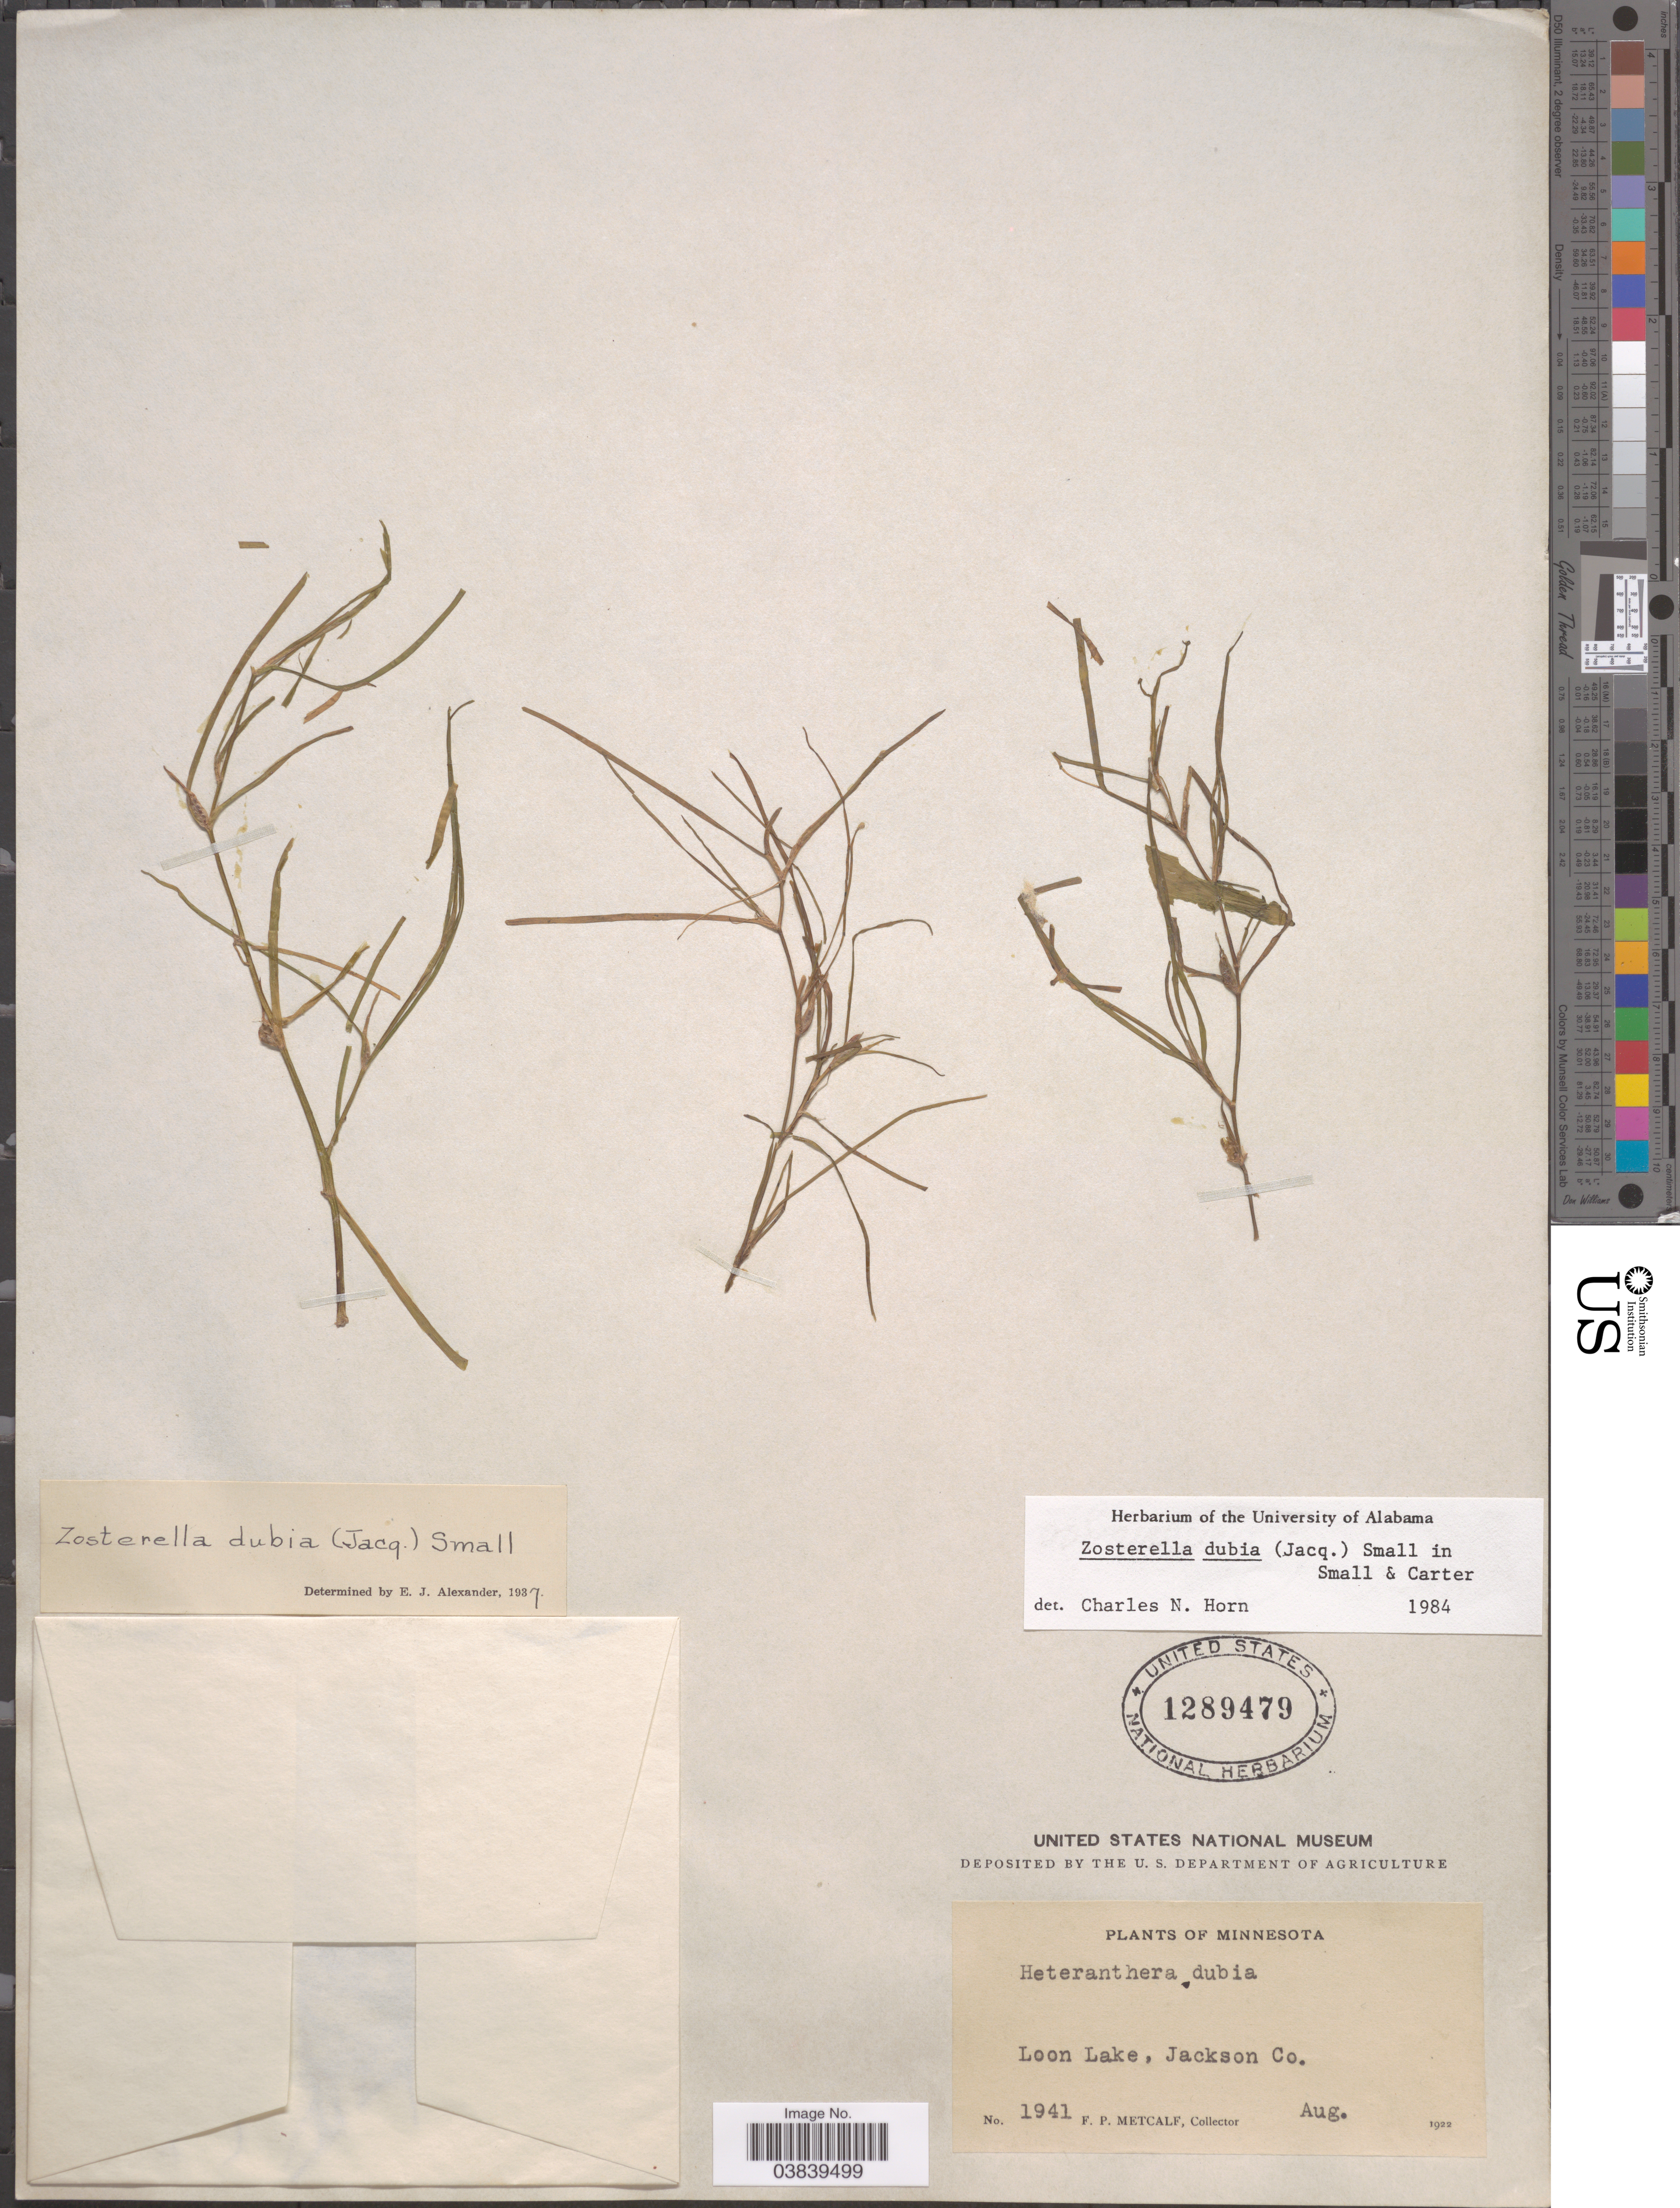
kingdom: Plantae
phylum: Tracheophyta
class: Liliopsida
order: Commelinales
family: Pontederiaceae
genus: Heteranthera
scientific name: Heteranthera dubia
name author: (Jacq.) MacMill.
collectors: F. Metcalf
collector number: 1941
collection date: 1922-08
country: United States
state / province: Minnesota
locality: Loon Lake, Jackson Co.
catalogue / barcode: US 1289479